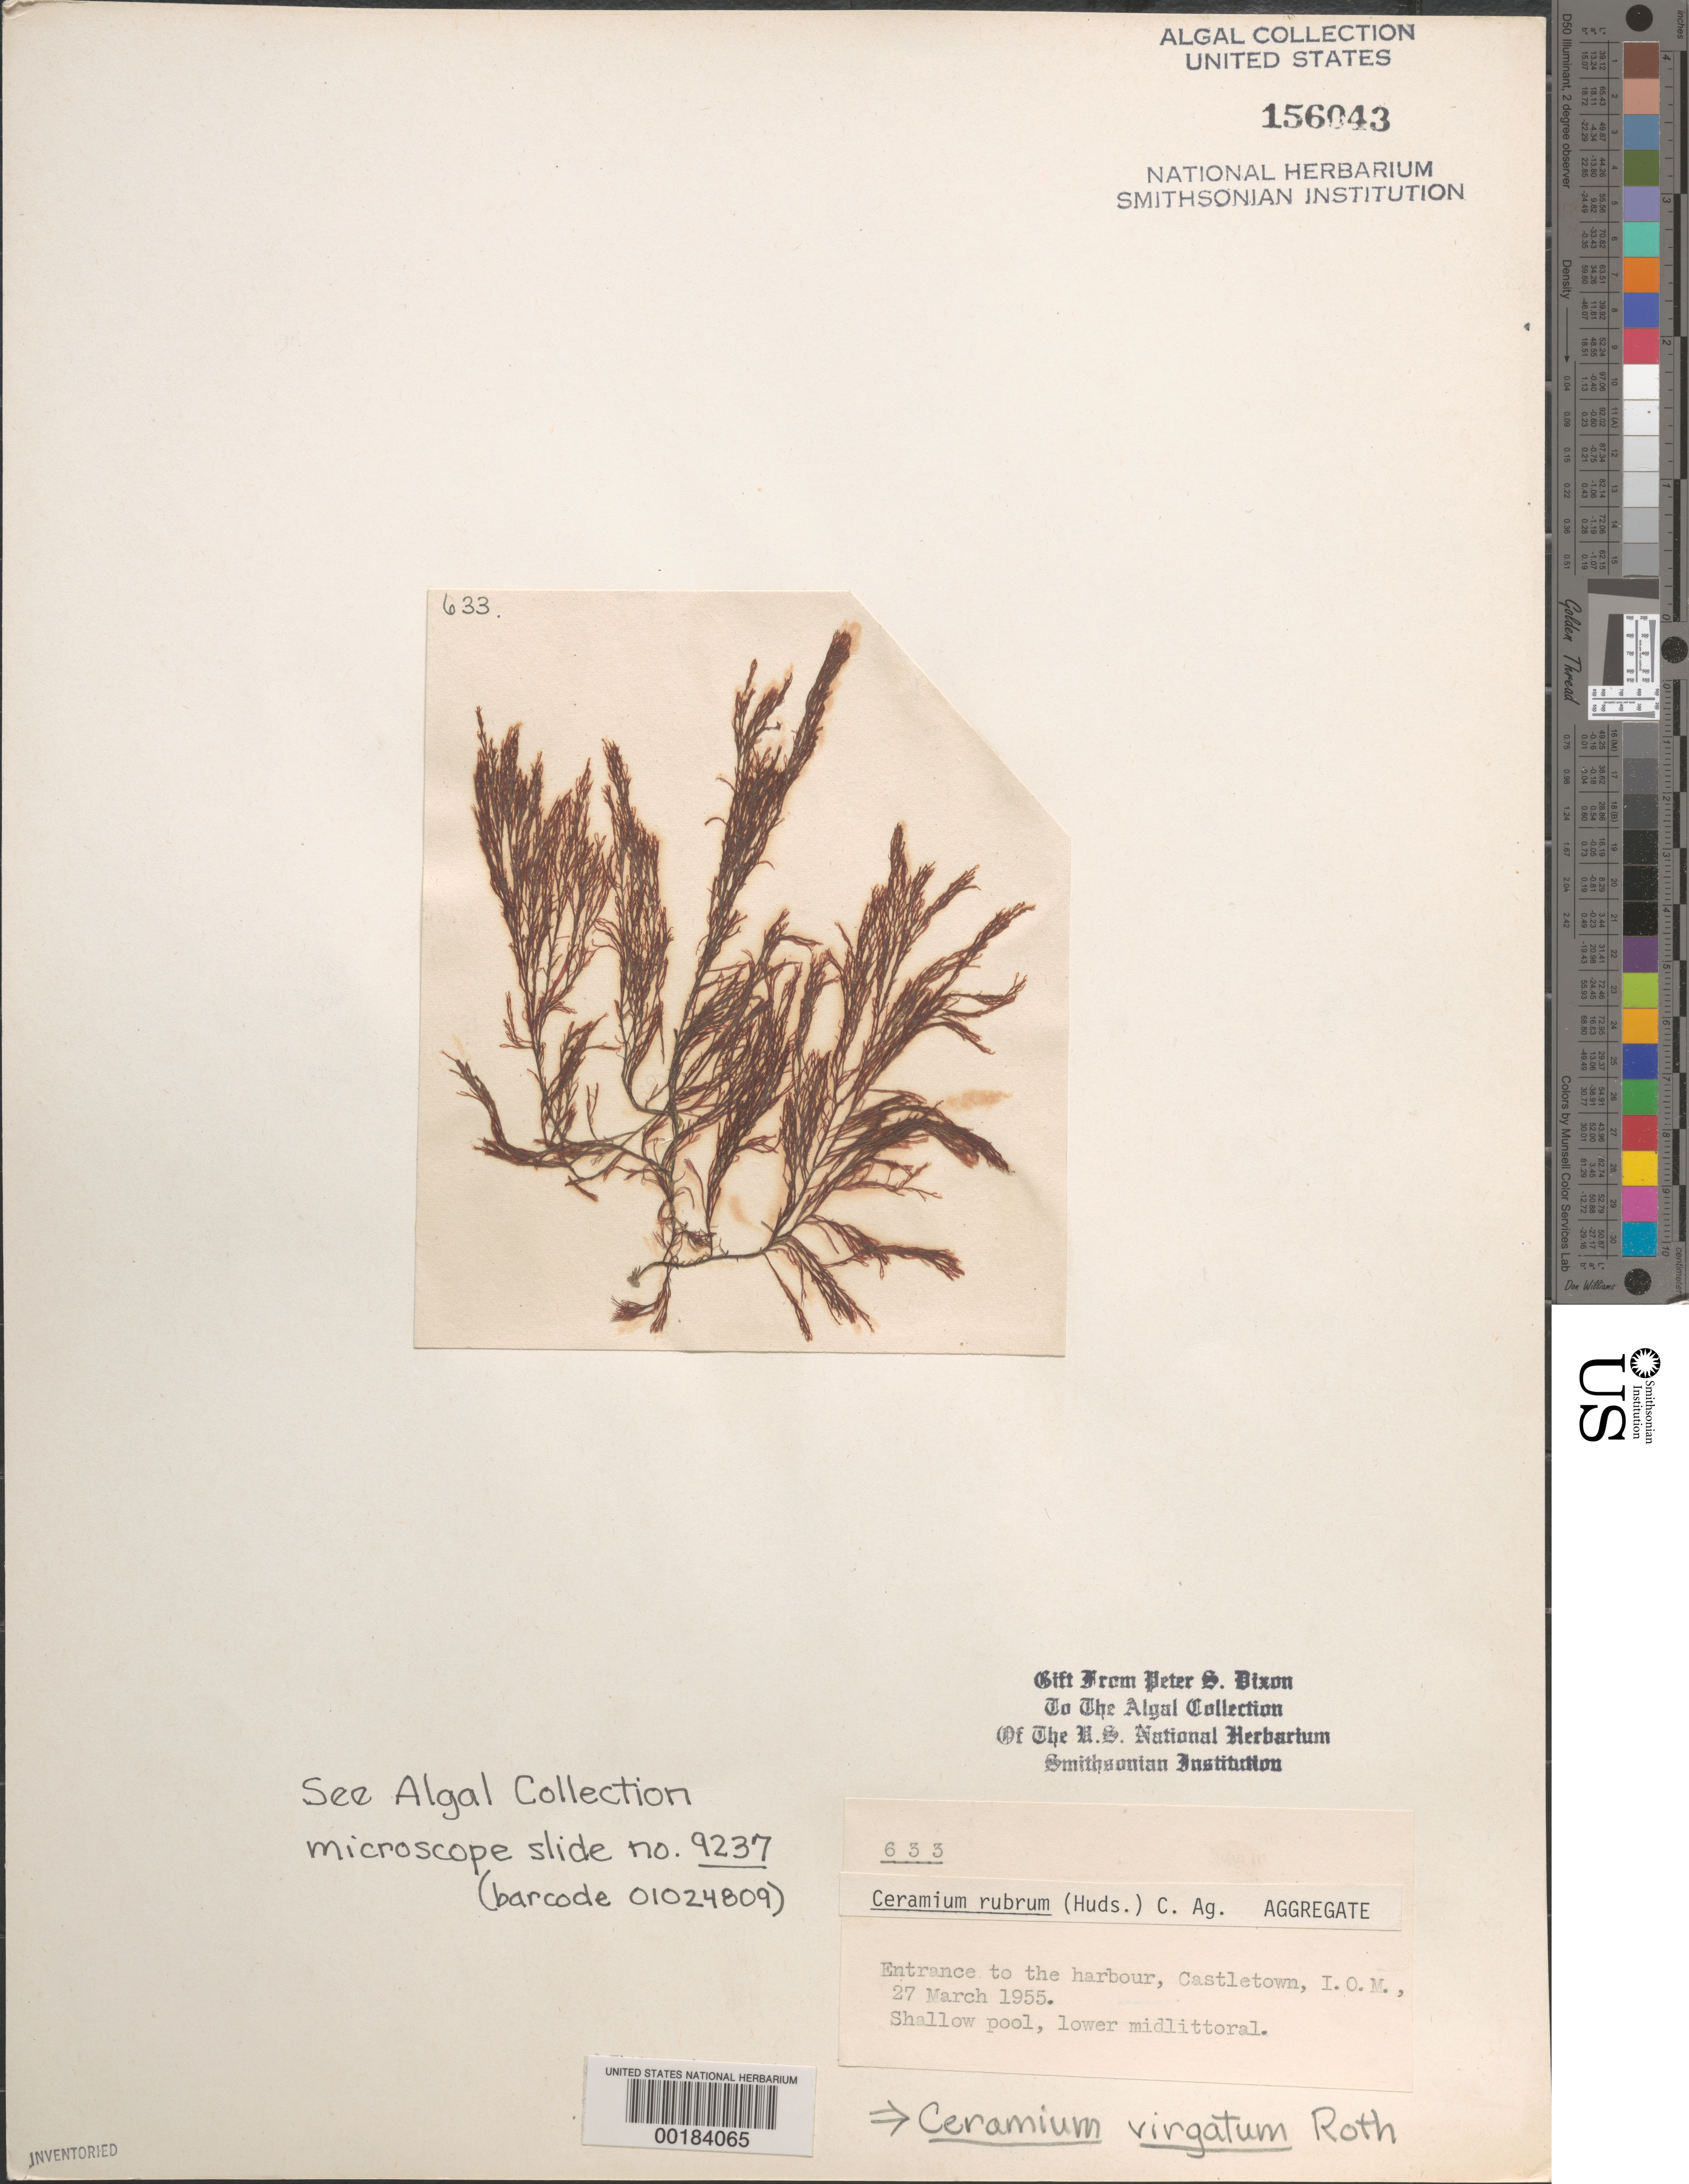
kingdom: Plantae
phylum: Rhodophyta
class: Florideophyceae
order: Ceramiales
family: Ceramiaceae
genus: Ceramium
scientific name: Ceramium virgatum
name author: Roth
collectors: P. S. Dixon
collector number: PSD 633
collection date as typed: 27 Mar 1955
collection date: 1955-03-27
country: United Kingdom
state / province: England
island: Isle of Man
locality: Castletown, entrance to harbor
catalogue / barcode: US 156043